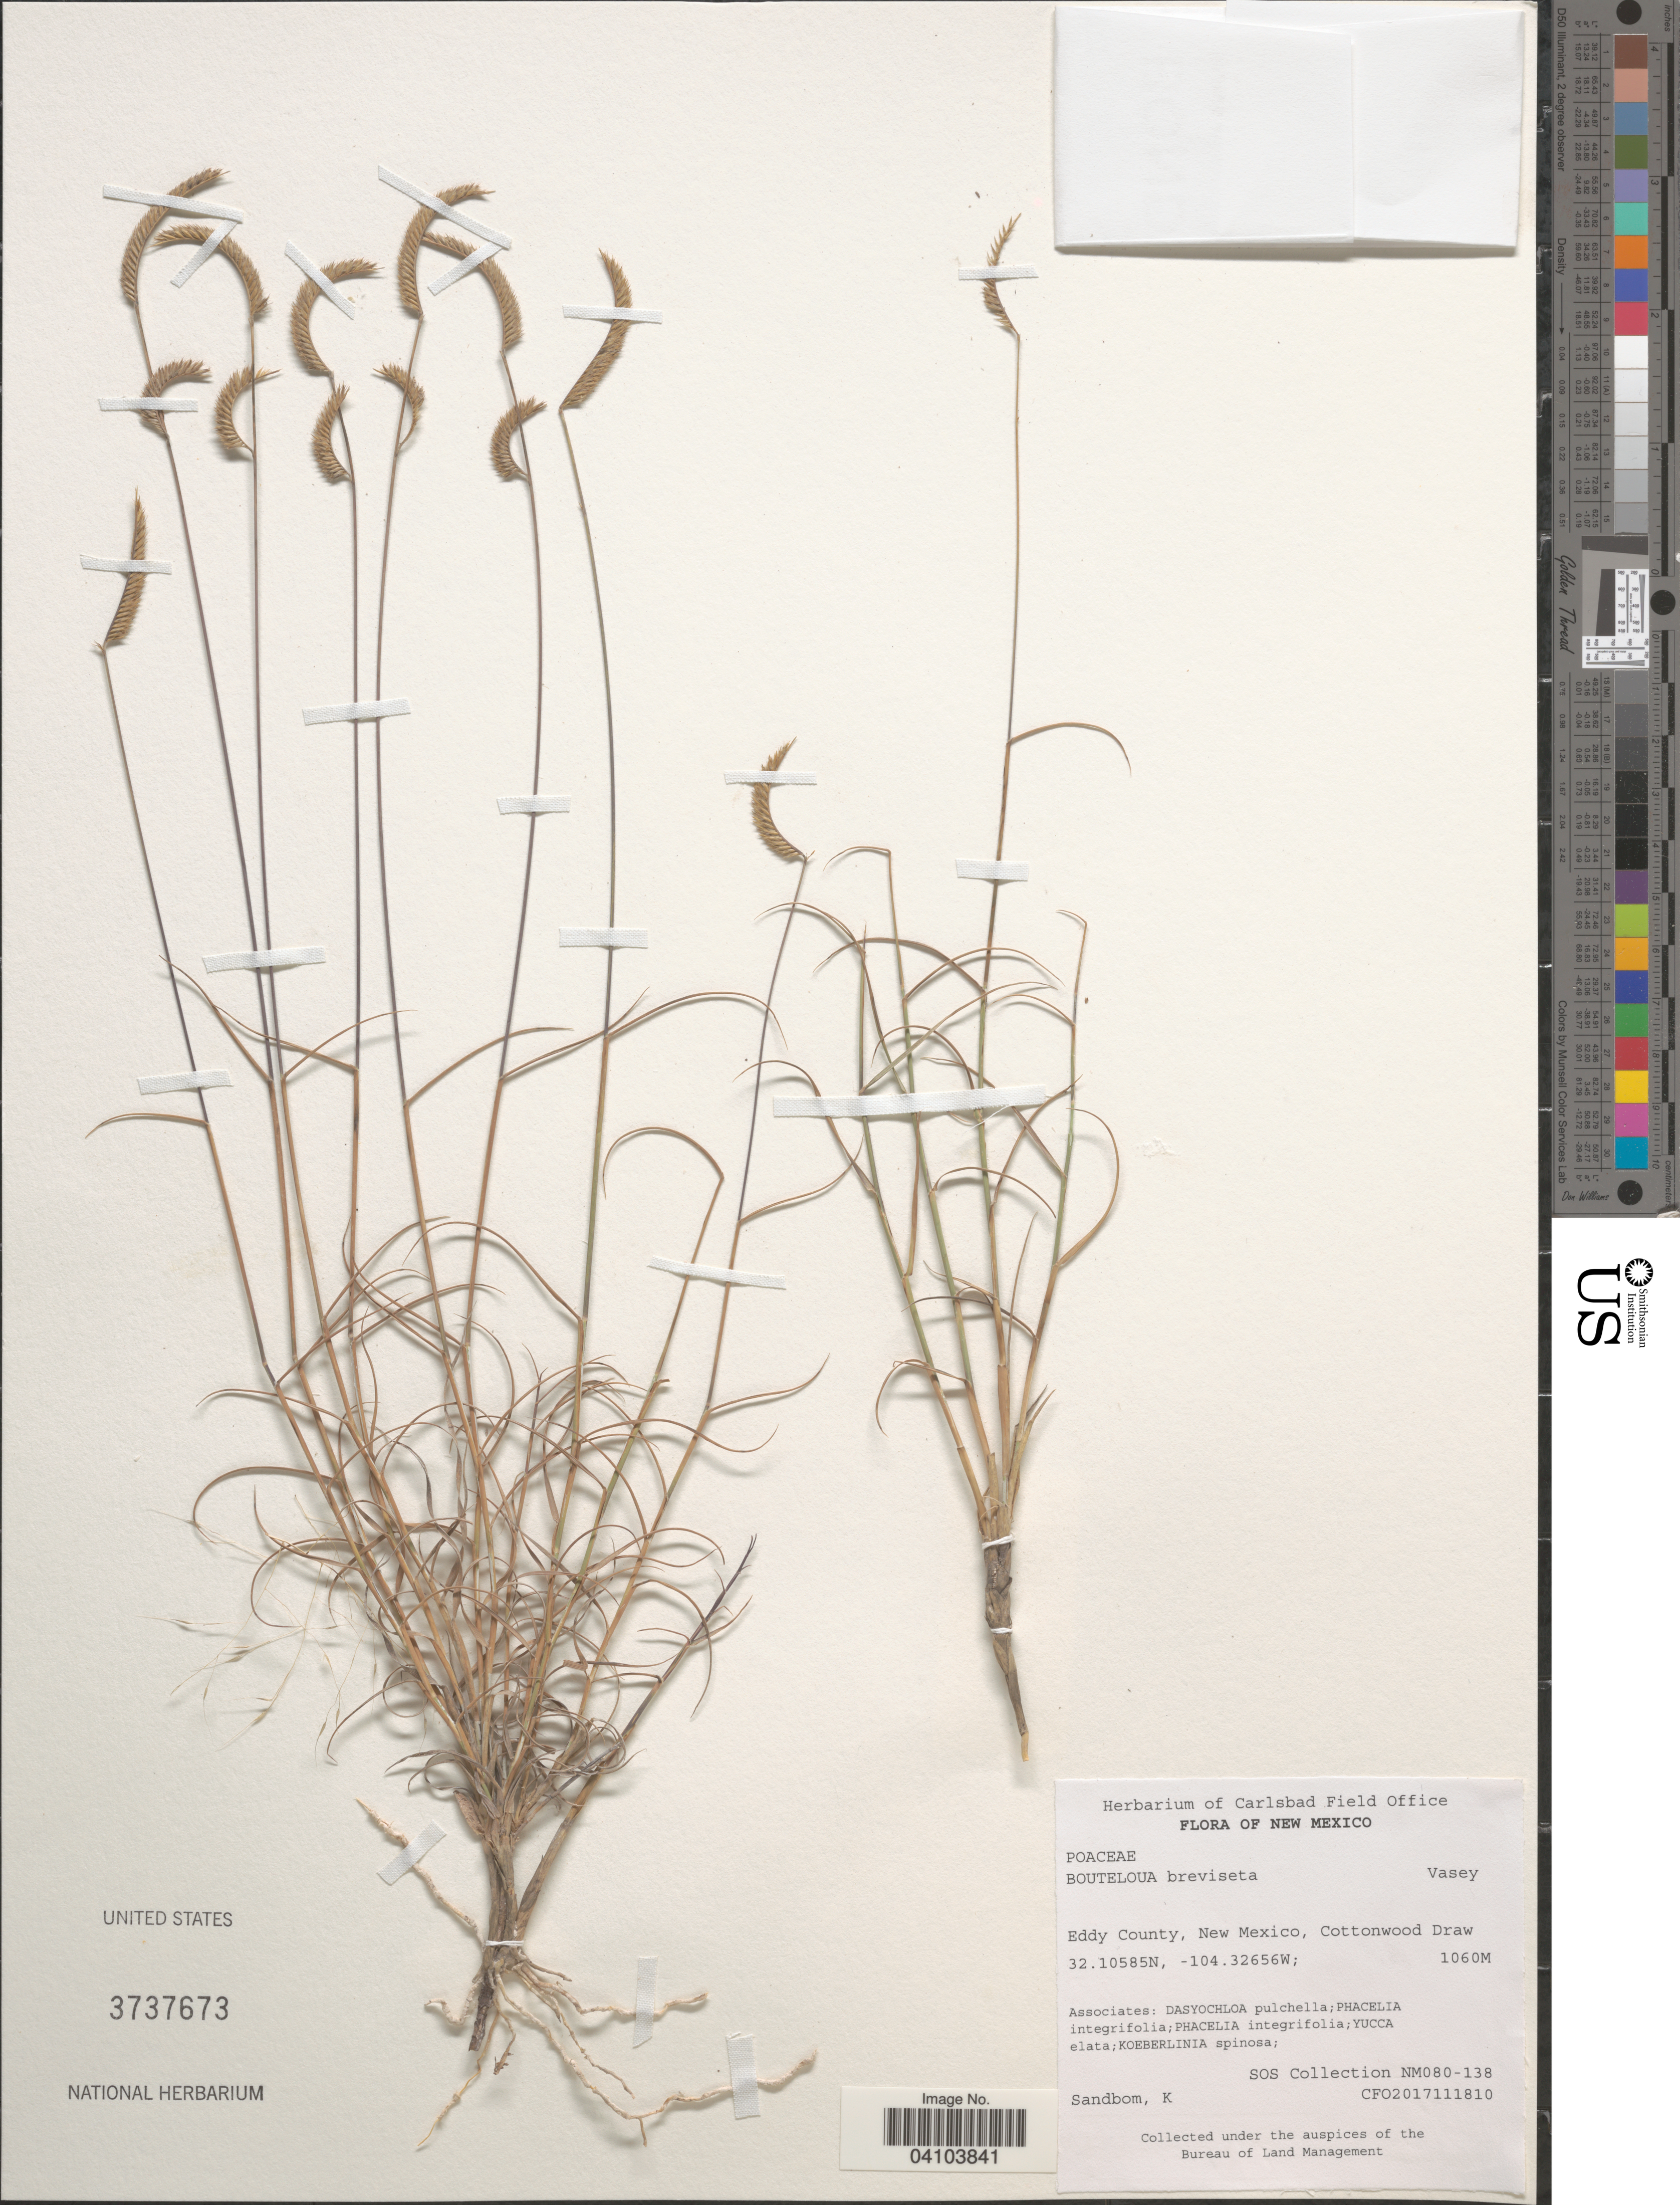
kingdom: Plantae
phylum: Tracheophyta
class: Liliopsida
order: Poales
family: Poaceae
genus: Bouteloua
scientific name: Bouteloua breviseta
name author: Vasey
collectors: K. Sandbom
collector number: CFO2017111810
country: United States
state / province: New Mexico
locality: Eddy County, Cottonwood Draw.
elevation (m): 1060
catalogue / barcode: US 3737673